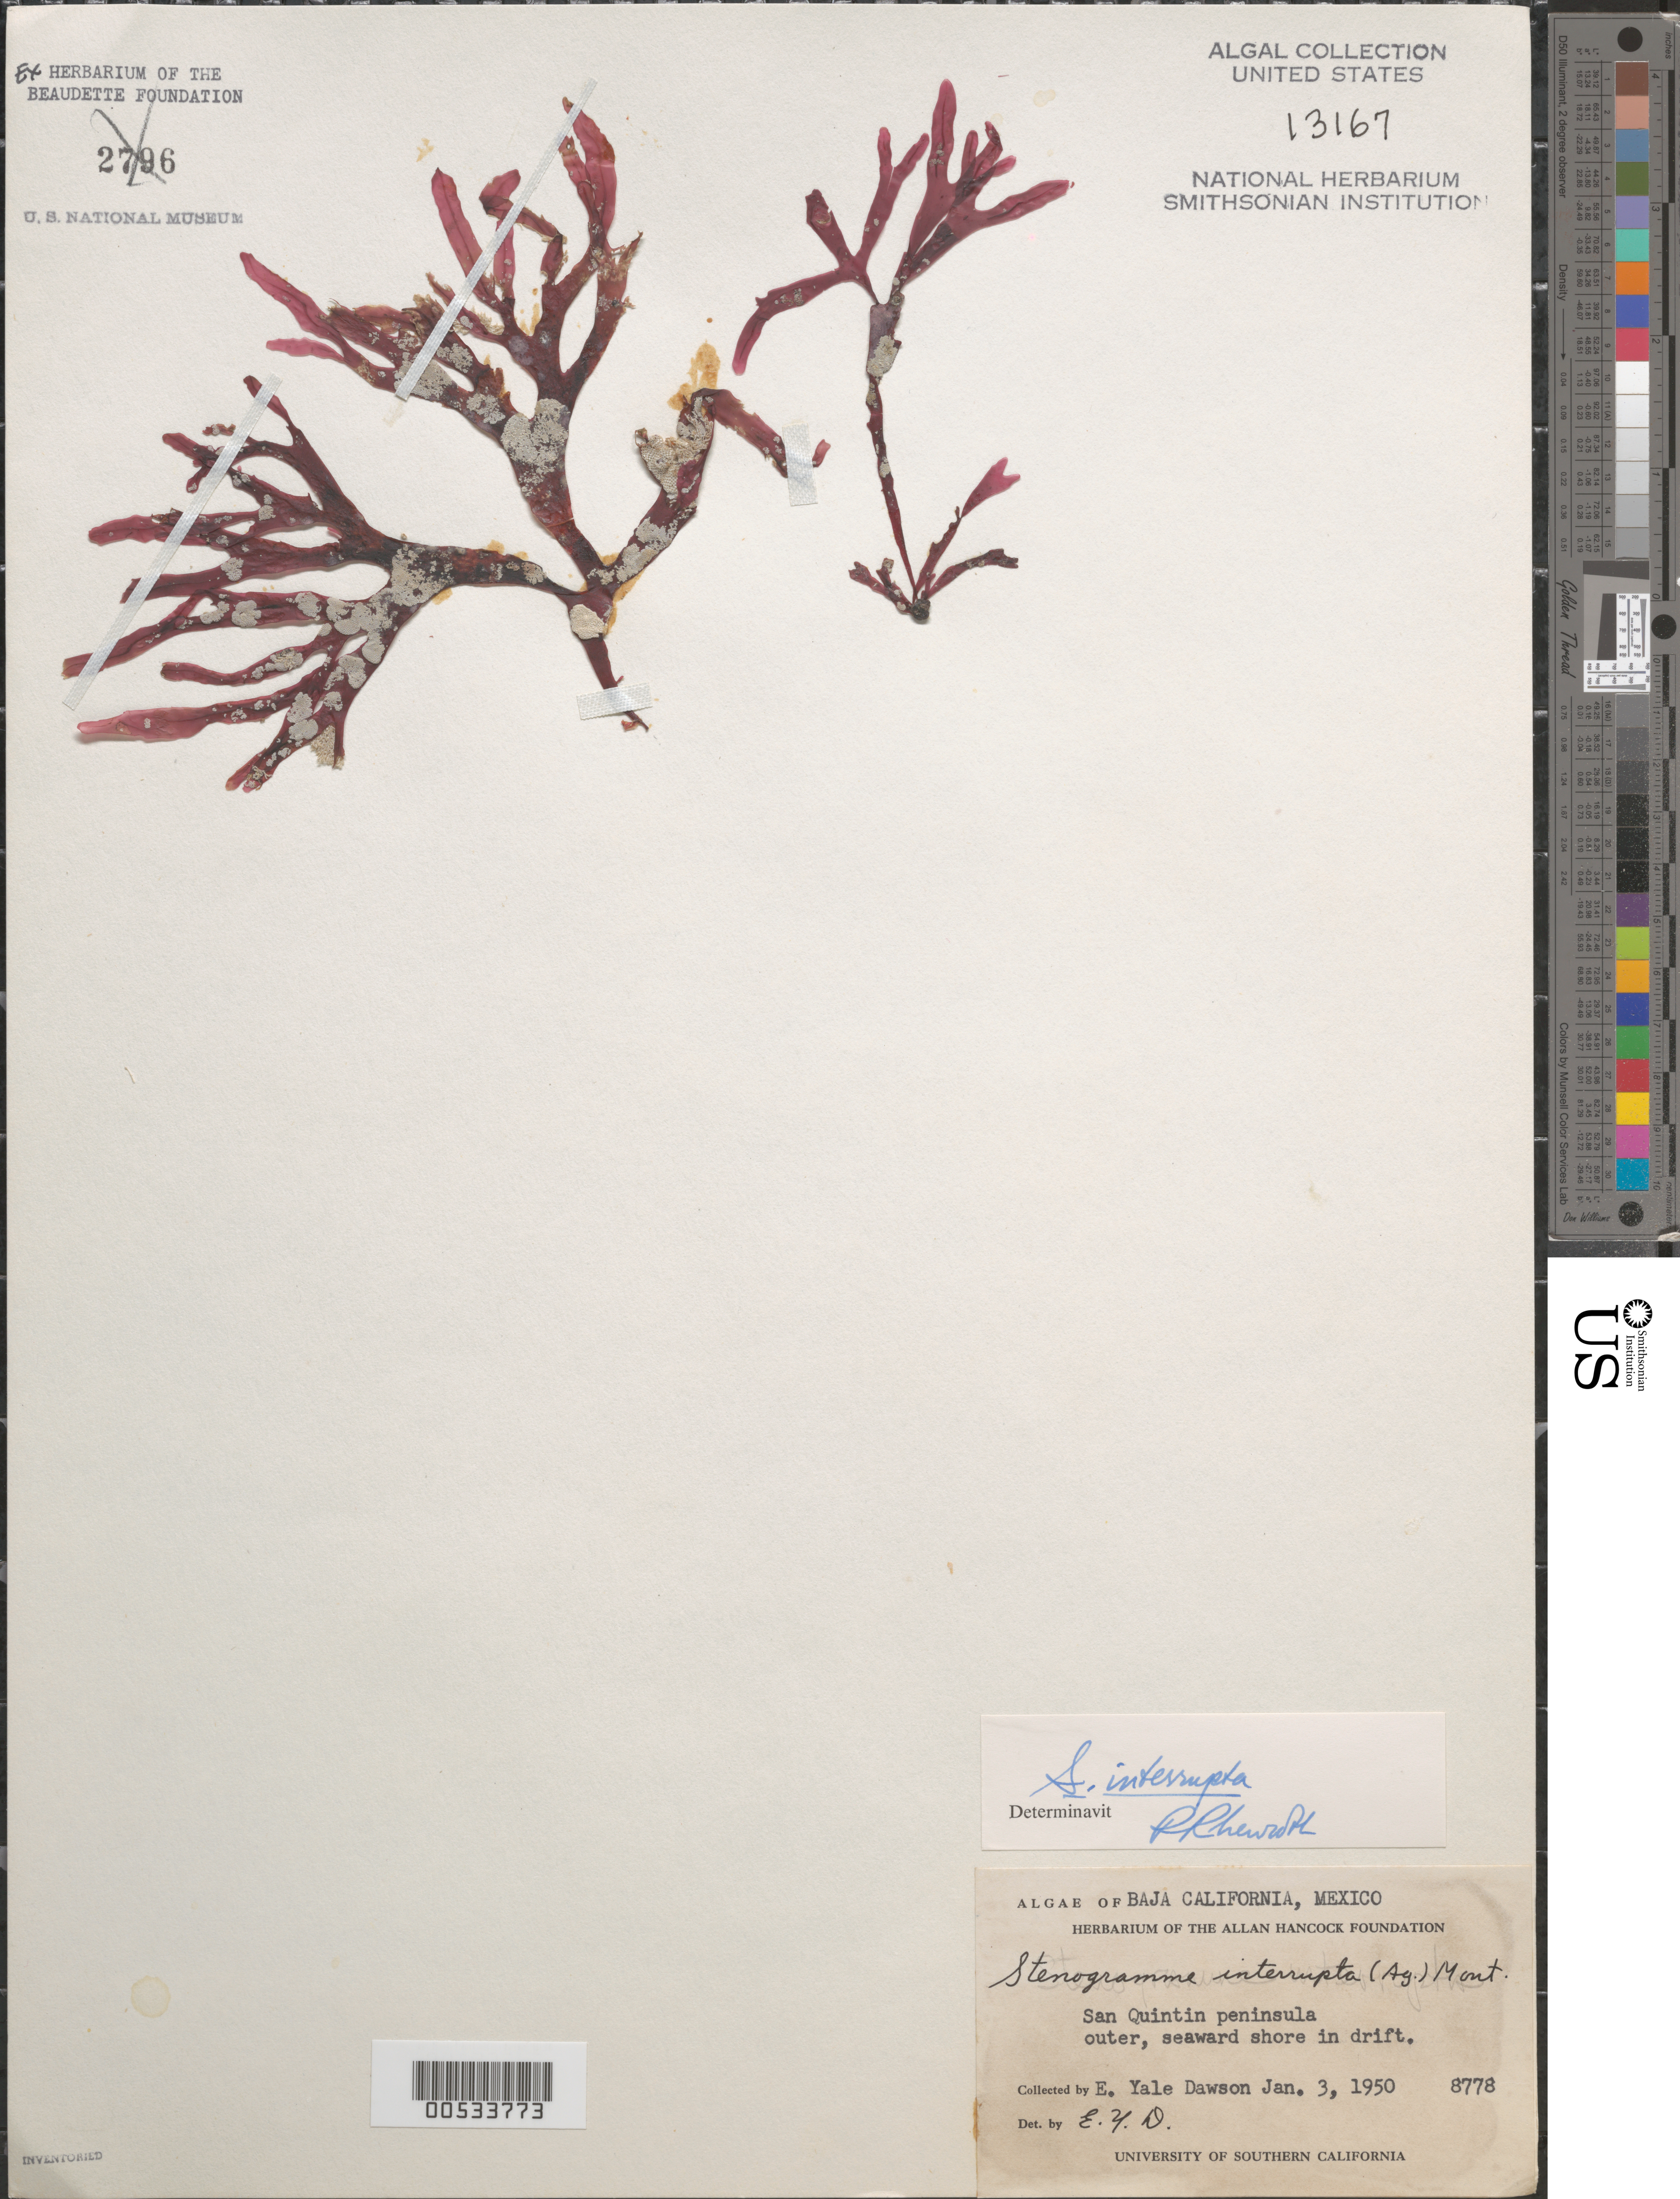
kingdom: Plantae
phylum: Rhodophyta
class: Florideophyceae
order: Gigartinales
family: Phyllophoraceae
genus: Stenogramma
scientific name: Stenogramma interruptum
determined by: Newroth, P. R.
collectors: E. Y. Dawson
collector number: EYD 8778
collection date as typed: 03 Jan 1950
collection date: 1950-01-03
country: Mexico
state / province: Baja California Norte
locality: San Quintin Peninsula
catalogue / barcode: US 13167